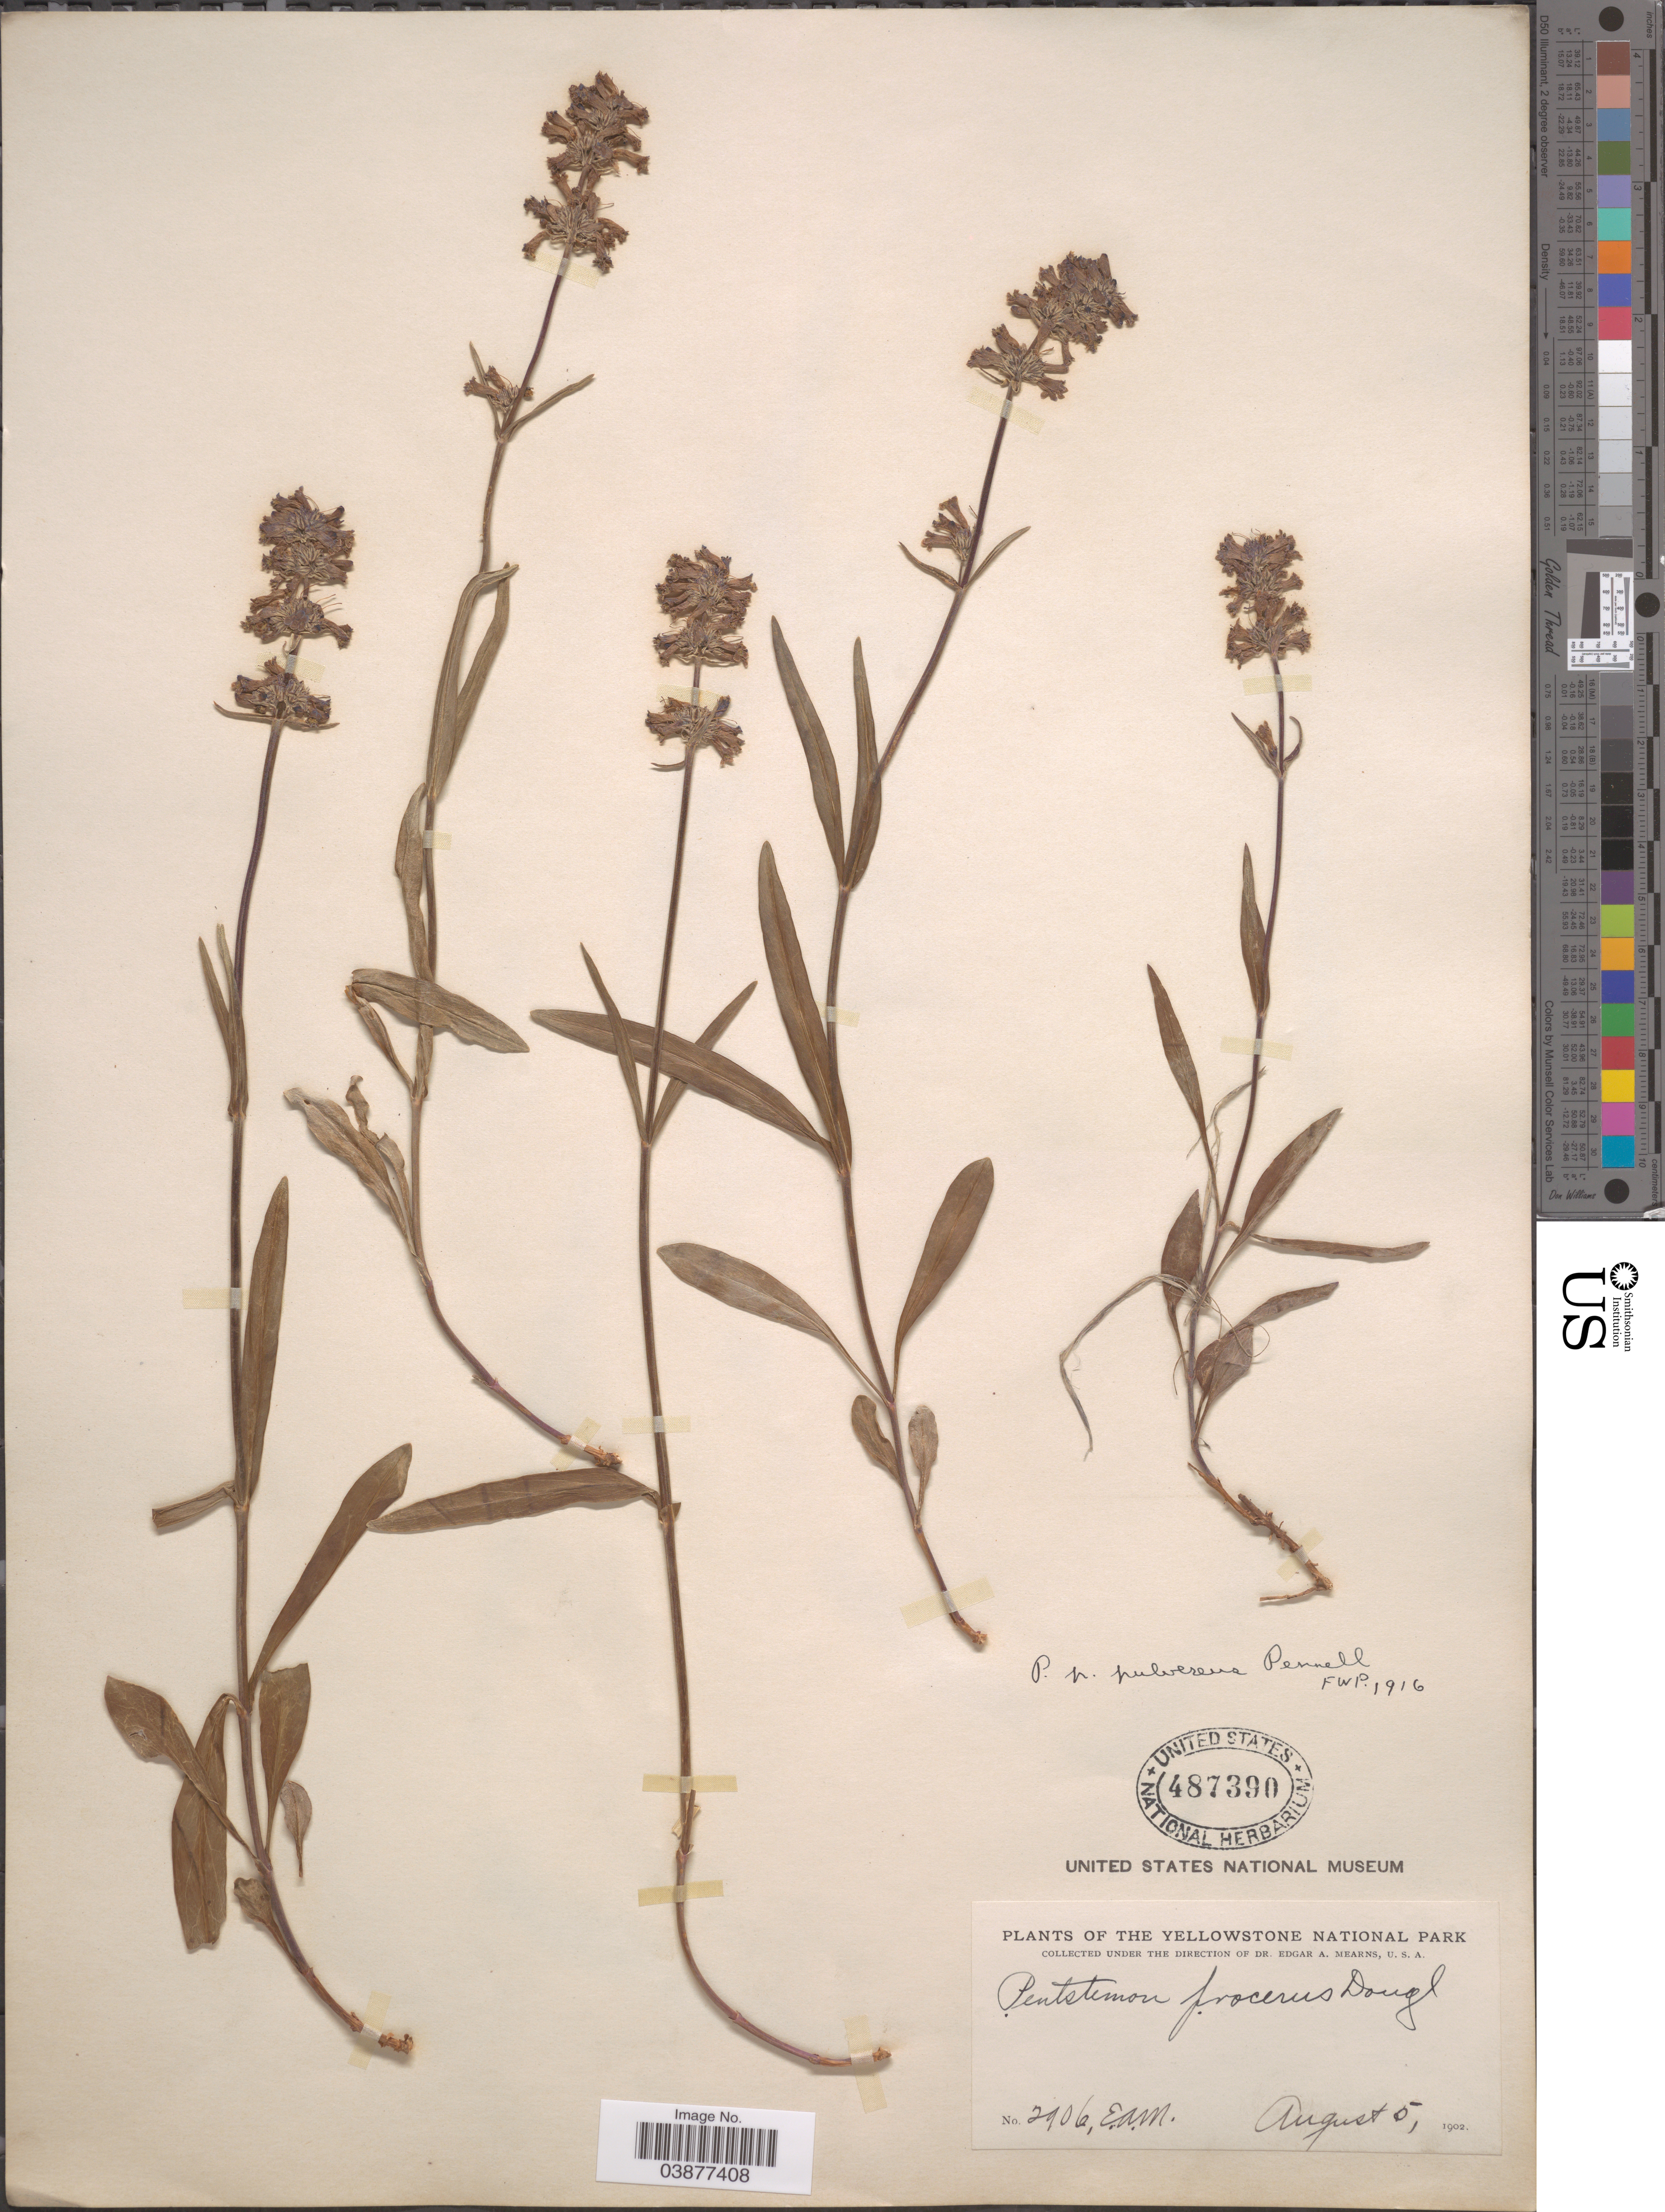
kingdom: Plantae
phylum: Tracheophyta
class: Magnoliopsida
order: Lamiales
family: Plantaginaceae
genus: Penstemon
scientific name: Penstemon procerus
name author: Douglas ex Graham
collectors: E. A. Mearns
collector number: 2906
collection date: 1902-08-05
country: United States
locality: Yellowstone National Park.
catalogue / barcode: US 487390